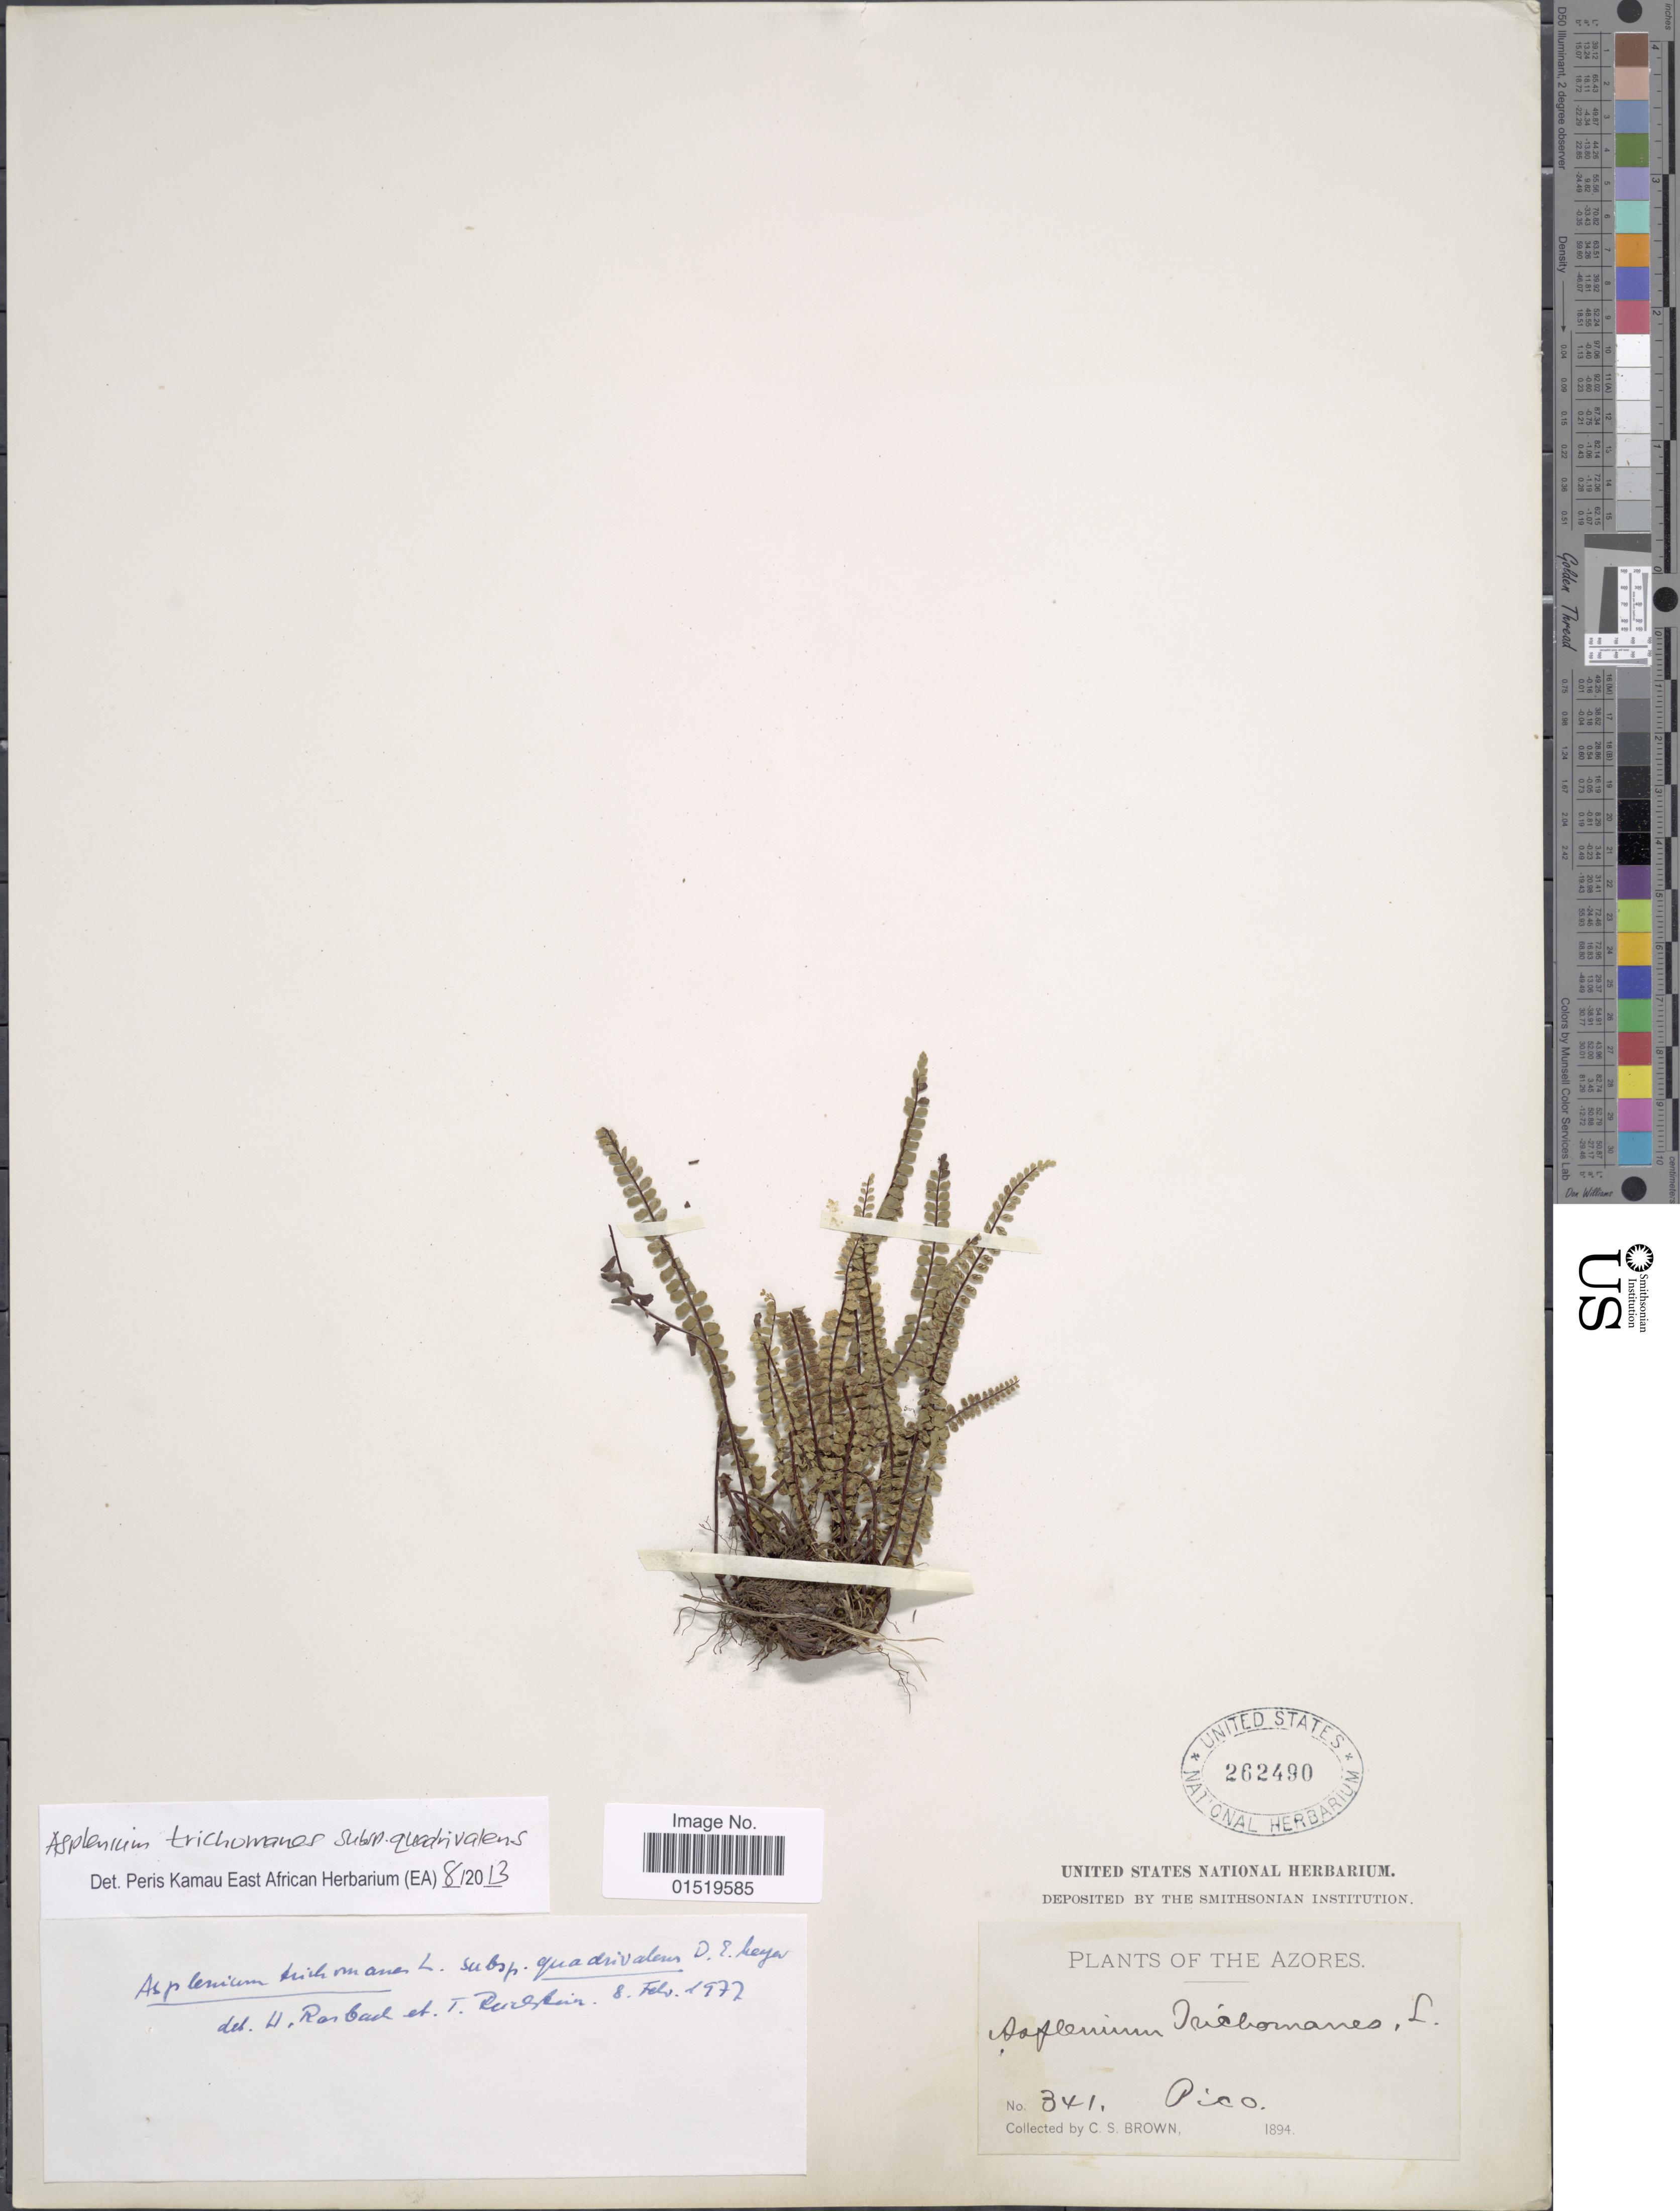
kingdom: Plantae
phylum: Tracheophyta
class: Polypodiopsida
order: Polypodiales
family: Aspleniaceae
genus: Asplenium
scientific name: Asplenium trichomanes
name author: L.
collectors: C. S. Brown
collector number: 341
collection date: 1894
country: Portugal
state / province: Azores (Aut. Reg.)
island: Pico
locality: Pico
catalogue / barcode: US 262490